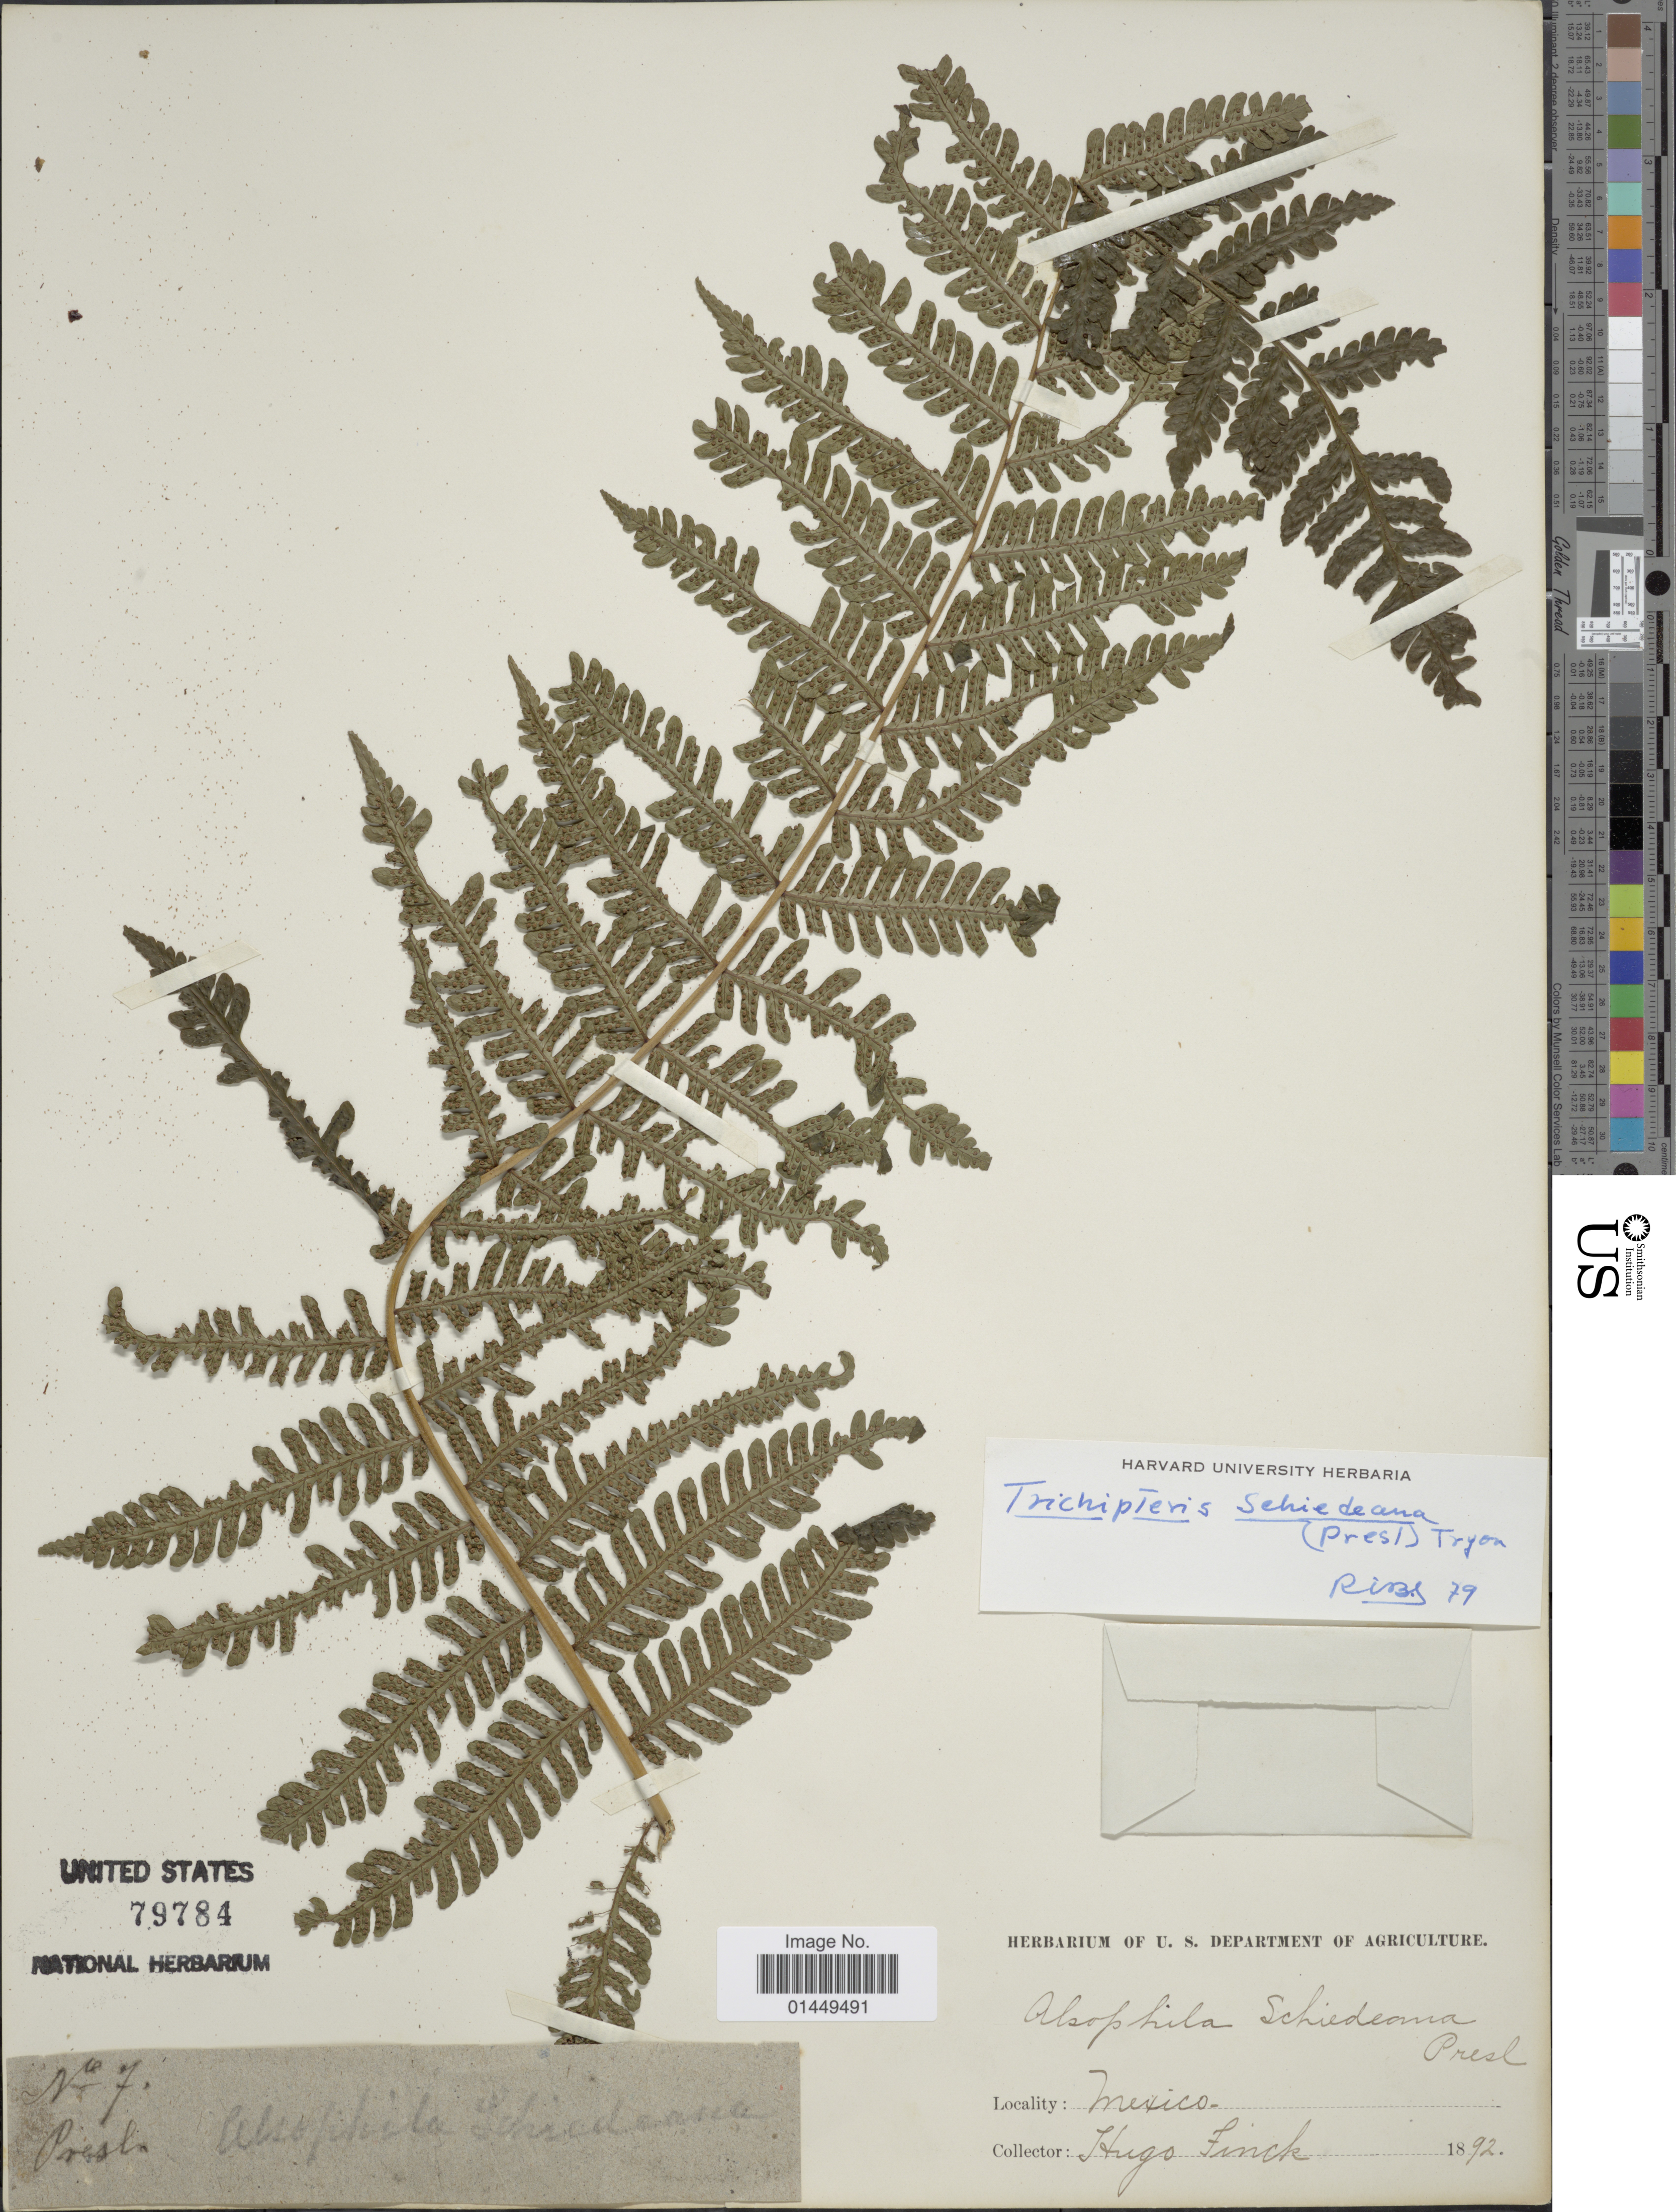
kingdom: Plantae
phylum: Tracheophyta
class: Polypodiopsida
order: Cyatheales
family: Cyatheaceae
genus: Cyathea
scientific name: Cyathea schiedeana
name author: (C. Presl) Domin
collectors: H. Finck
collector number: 7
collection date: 1892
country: Mexico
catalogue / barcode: US 79784